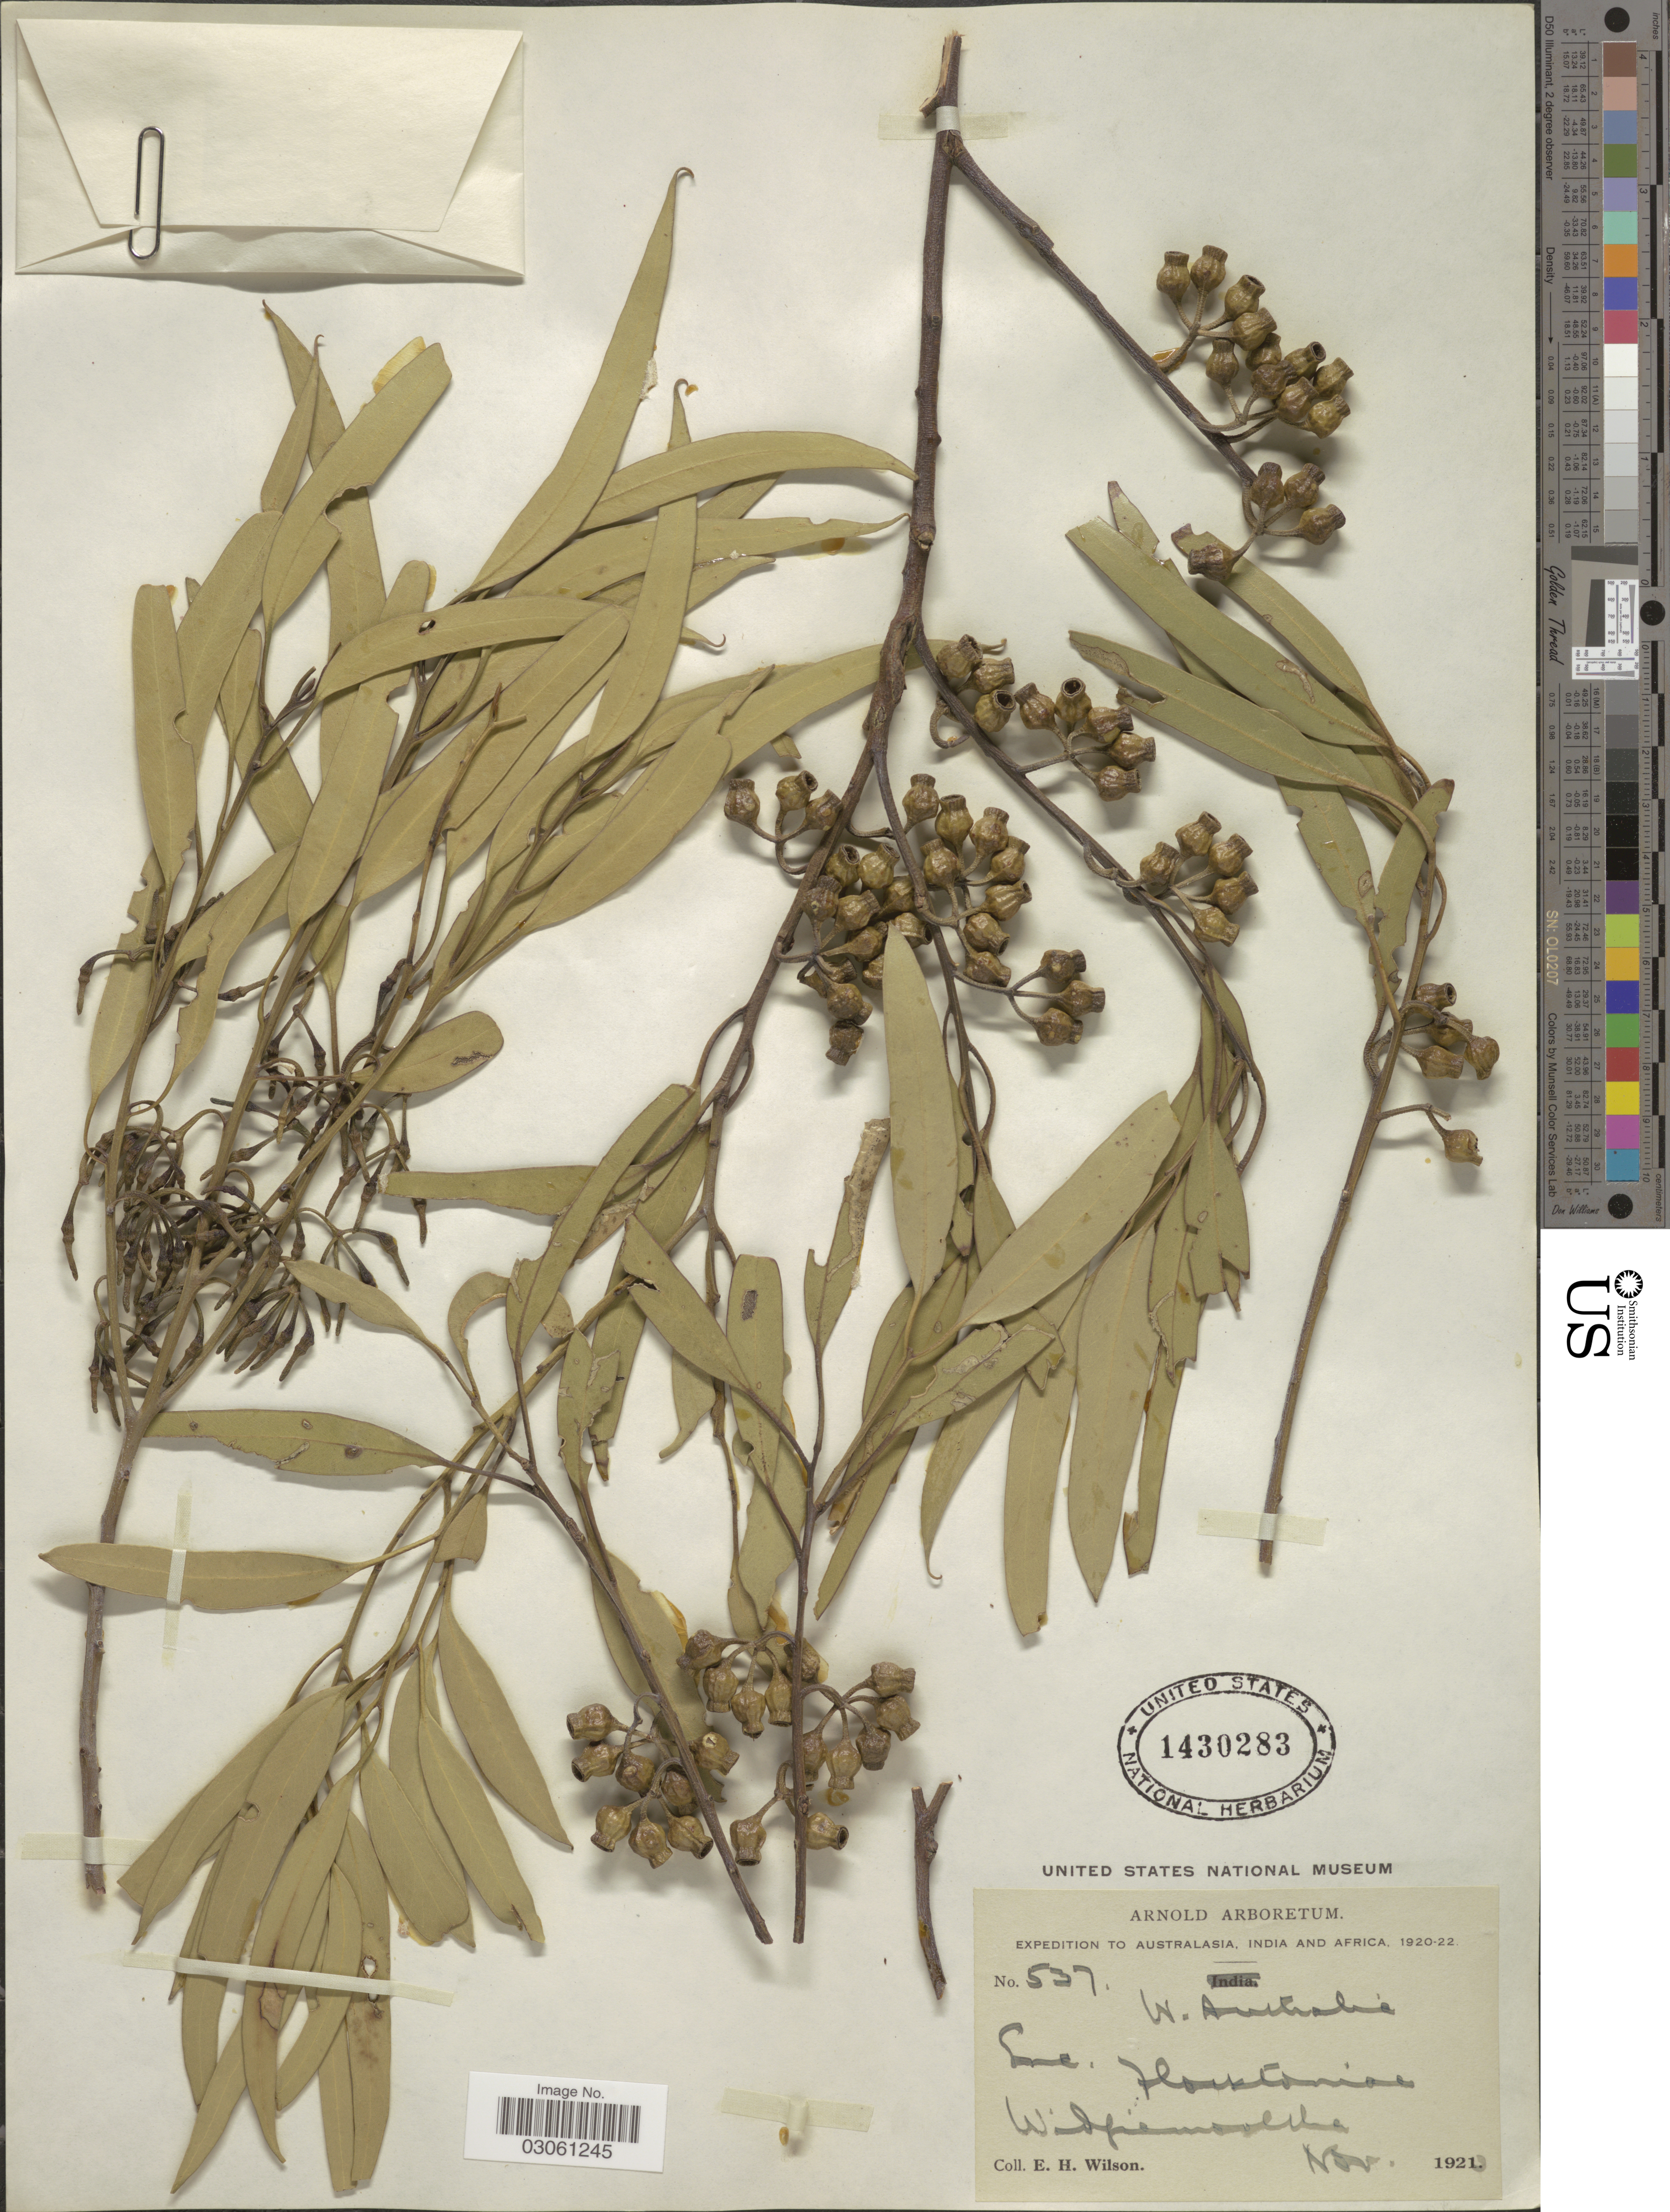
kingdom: Plantae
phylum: Tracheophyta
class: Magnoliopsida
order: Myrtales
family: Myrtaceae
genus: Eucalyptus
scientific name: Eucalyptus flocktoniae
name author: (Maiden) Maiden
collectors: E. Wilson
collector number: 537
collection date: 1923-11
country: Australia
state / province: Western Australia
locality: W. Australie. Widgiemooltha.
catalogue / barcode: US 1430283